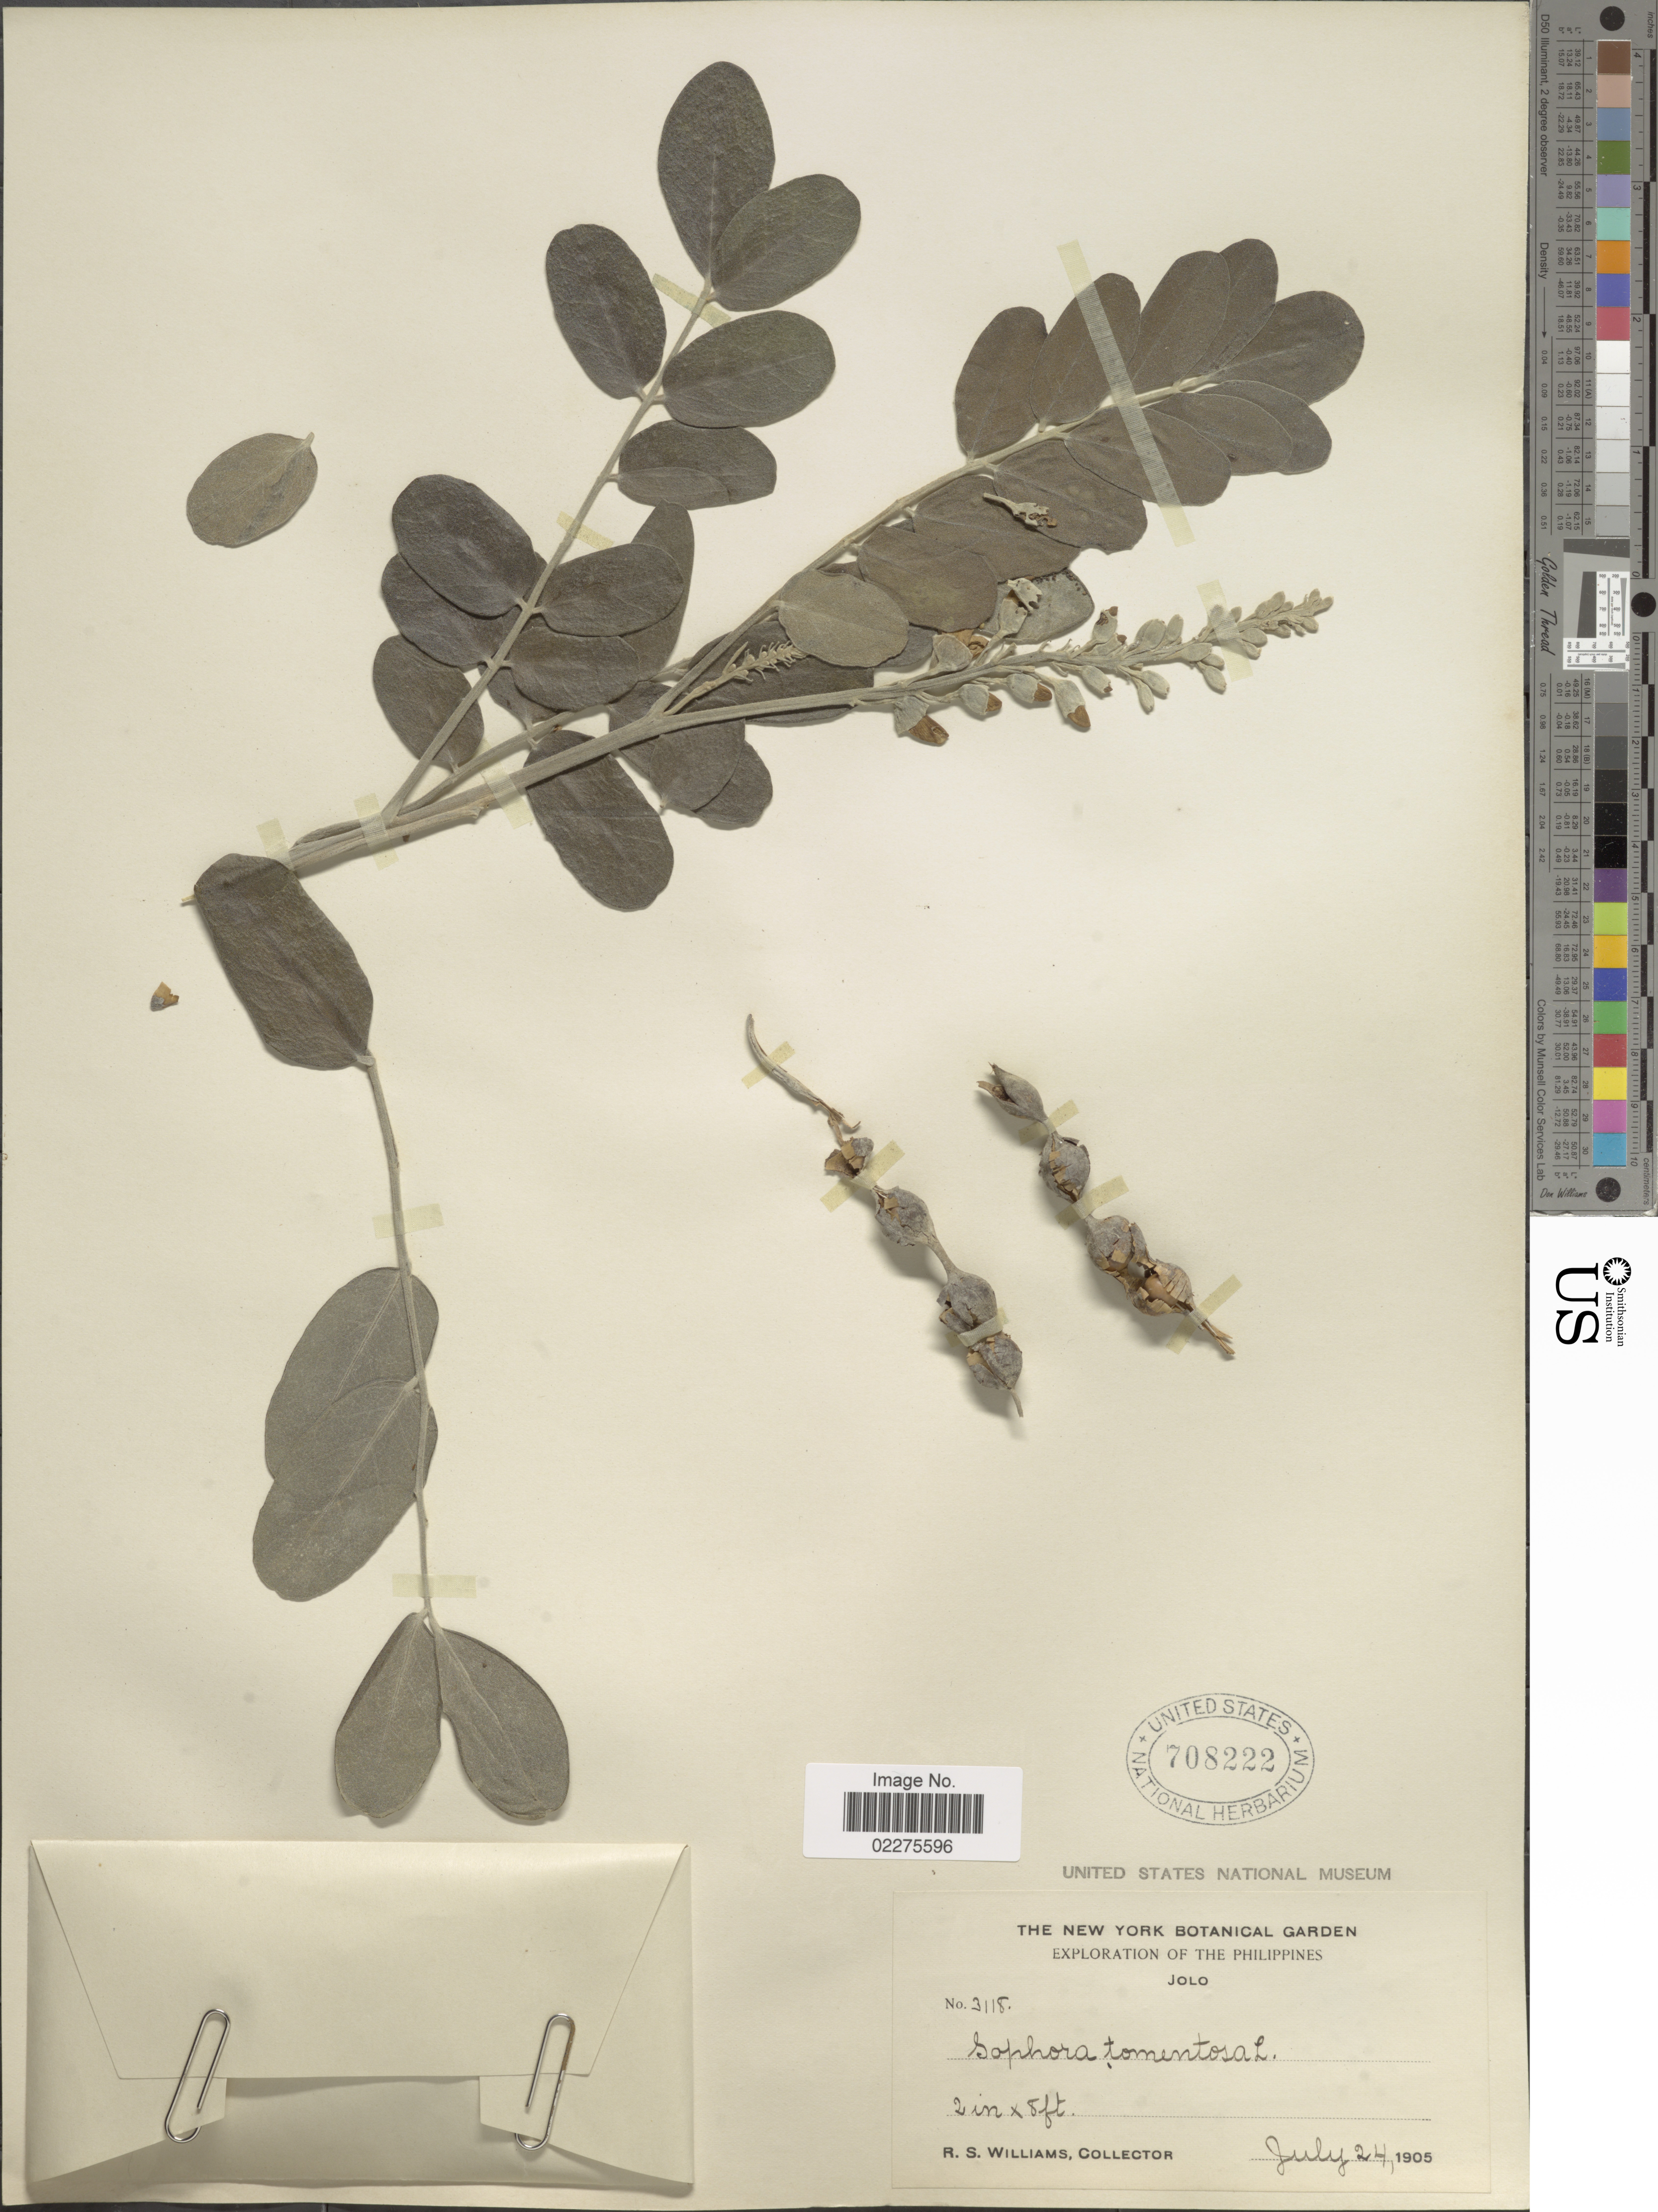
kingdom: Plantae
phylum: Tracheophyta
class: Magnoliopsida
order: Fabales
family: Fabaceae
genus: Sophora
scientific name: Sophora tomentosa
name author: L.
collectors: R. S. Williams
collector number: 3118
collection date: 1905-07-24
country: Philippines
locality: Jolo [unsure placement]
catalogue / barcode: US 708222